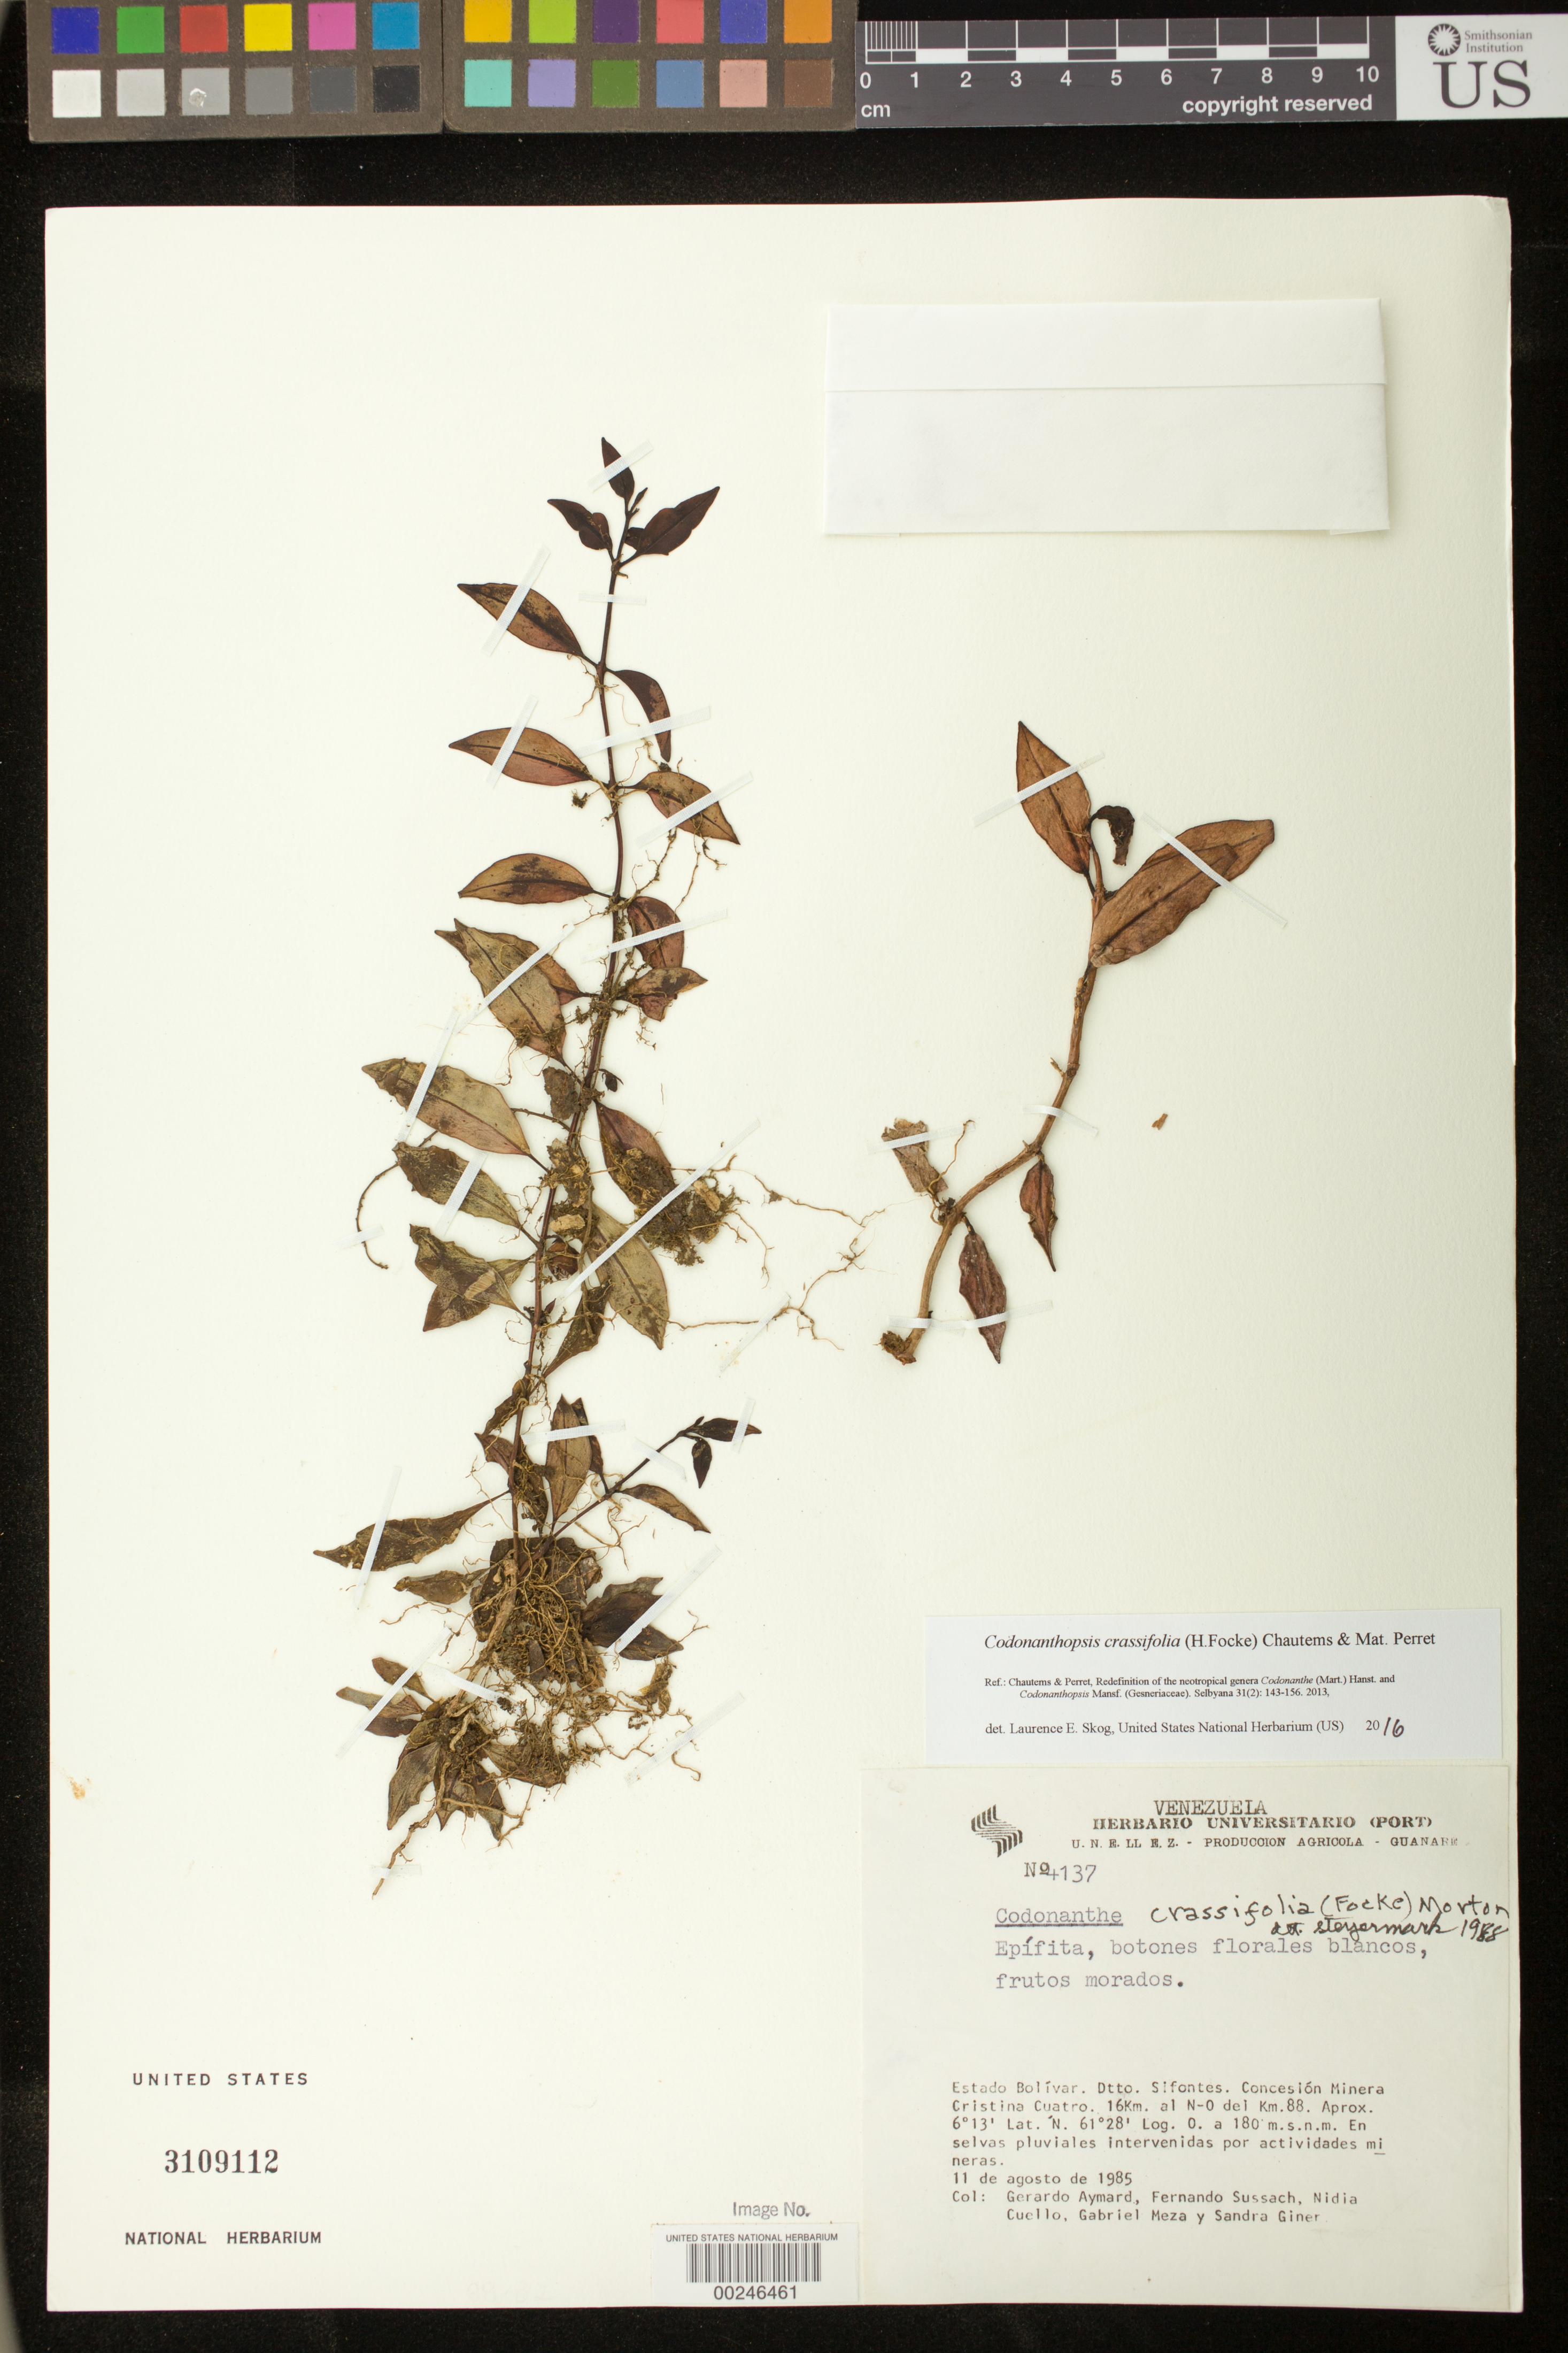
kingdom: Plantae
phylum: Tracheophyta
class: Magnoliopsida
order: Lamiales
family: Gesneriaceae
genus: Codonanthopsis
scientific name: Codonanthopsis crassifolia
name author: (H. Focke) Chautems & Mat.Perret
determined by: Skog, Laurence E.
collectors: G. A. Aymard, F. Sussach, N. L. Cuello, G. Meza & S. Giner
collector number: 4137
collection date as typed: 11 Aug 1985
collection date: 1985-08-11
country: Venezuela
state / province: Bolívar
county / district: Sifontes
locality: Concesión Minera Cristina Cuatro; 16 km al NO del km 88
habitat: In pluvial forest disturbed by mining activities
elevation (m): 180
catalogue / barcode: US 3109112